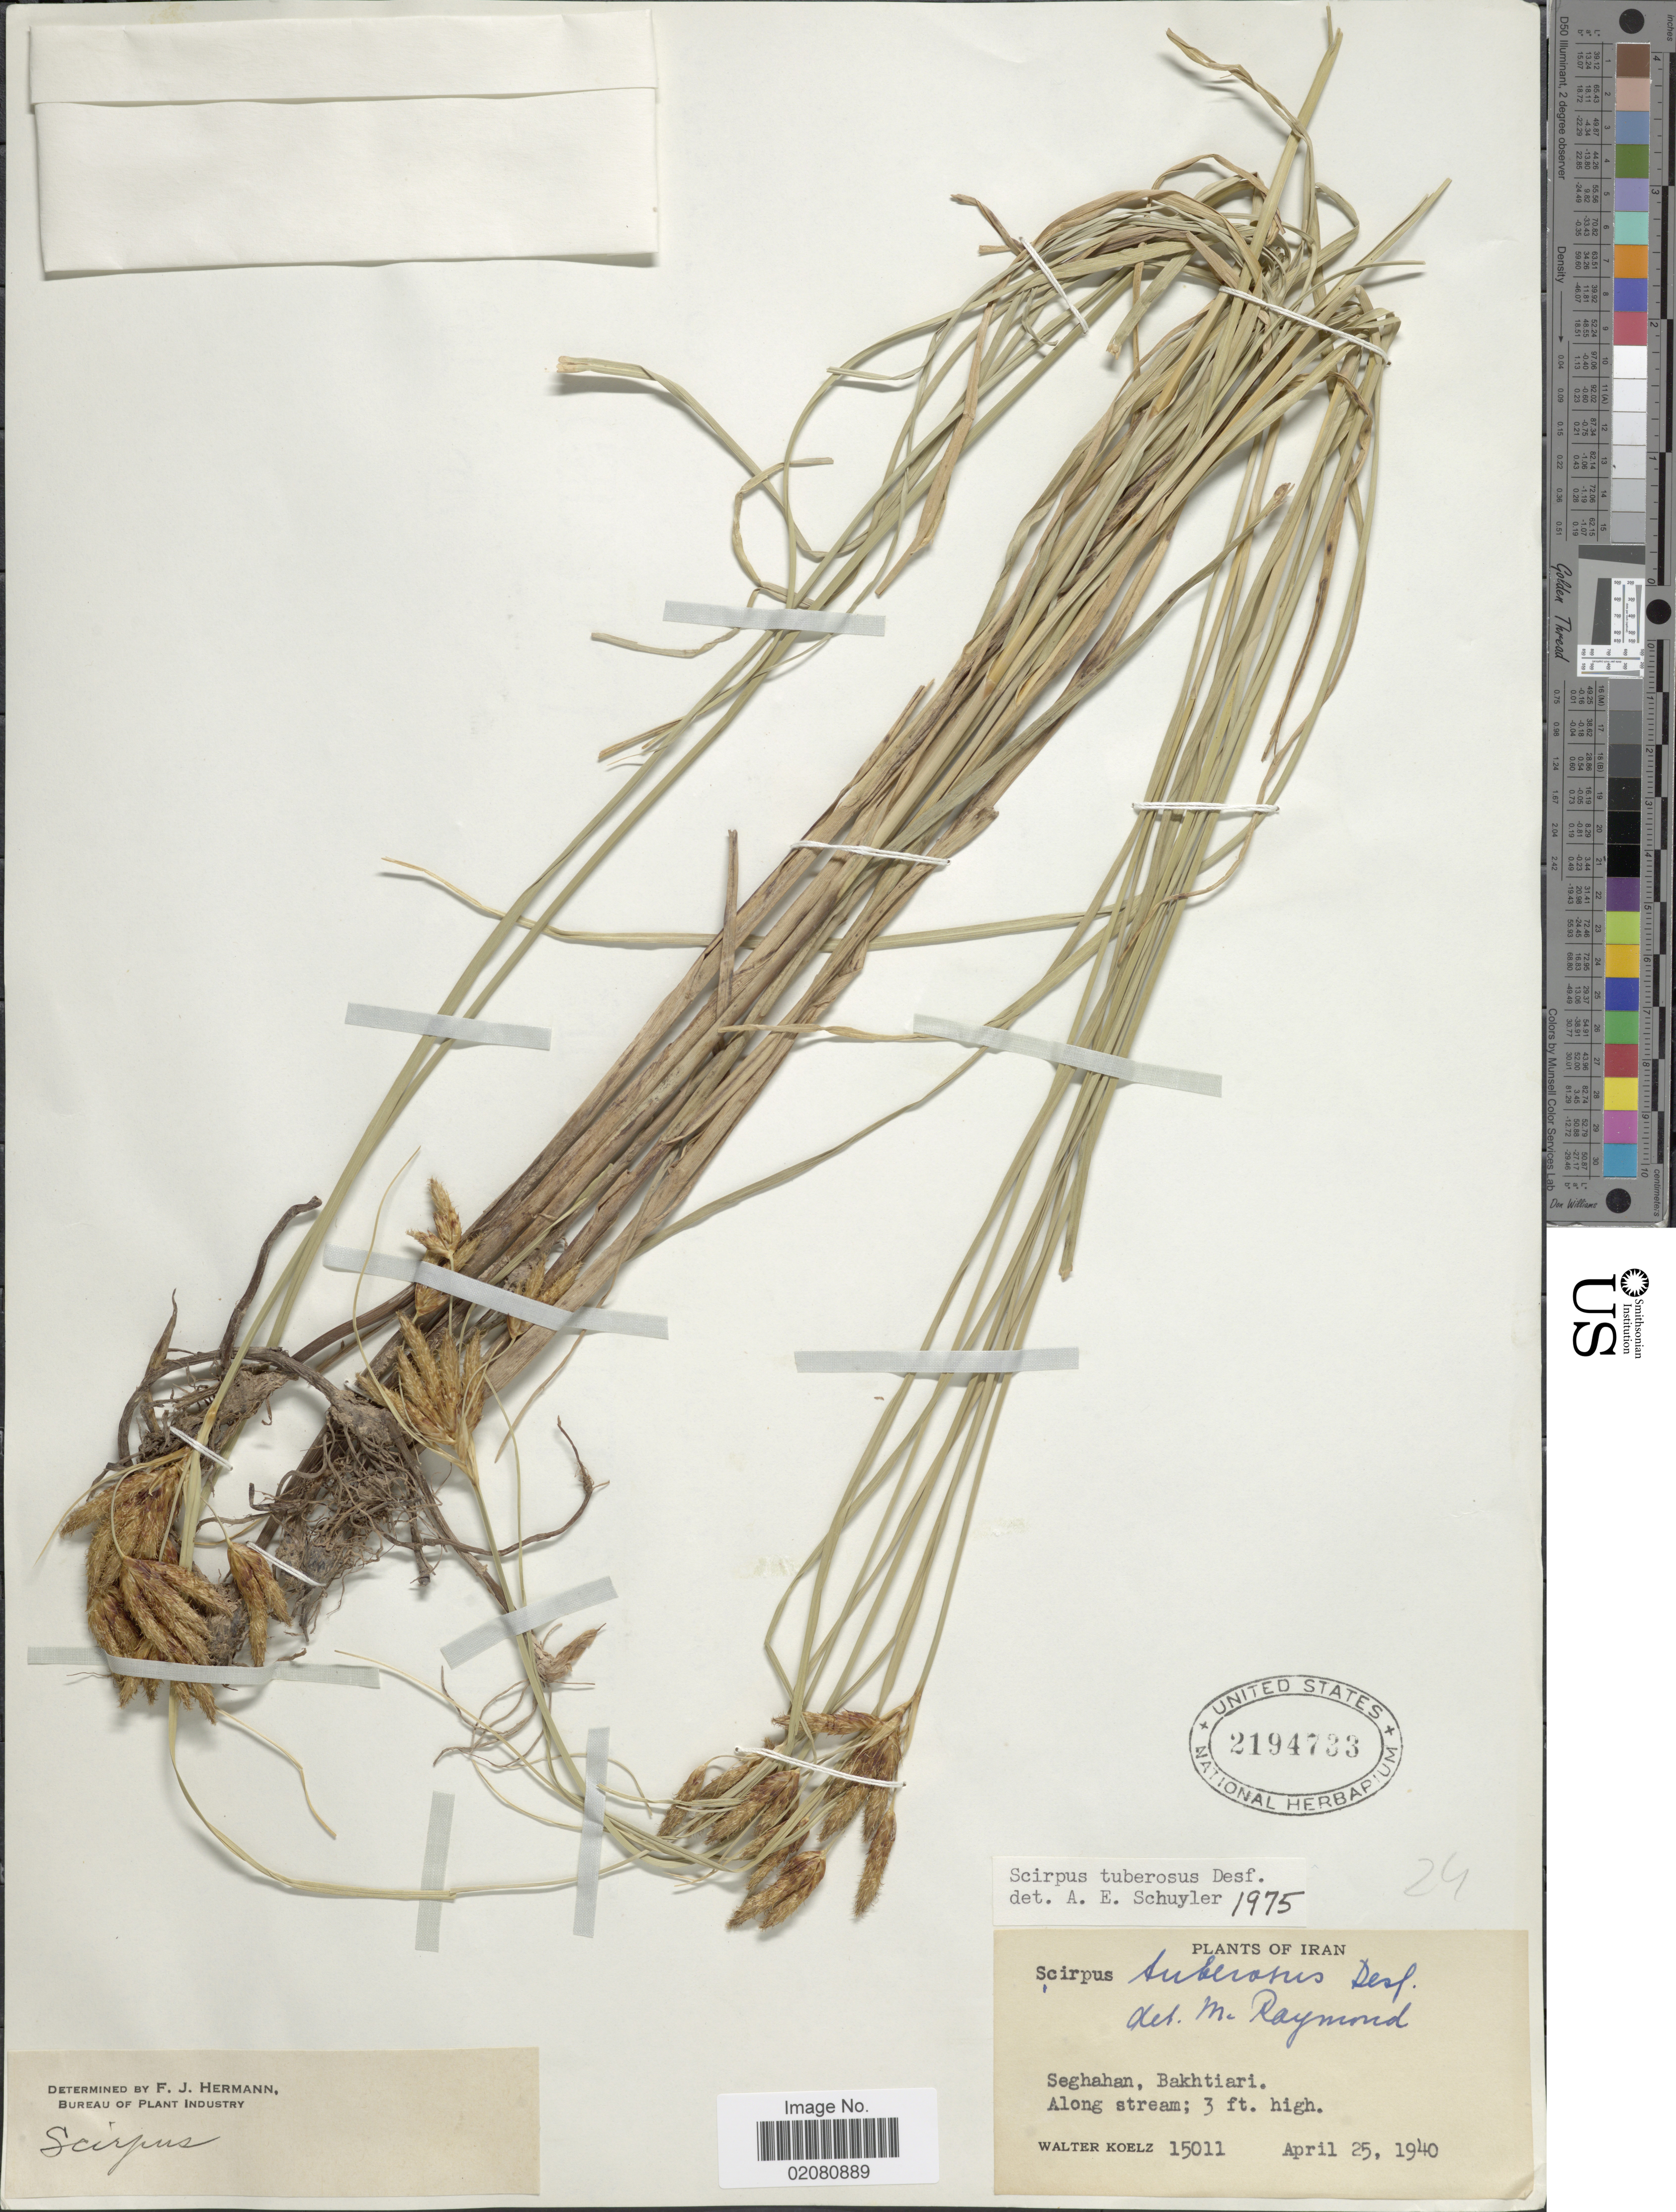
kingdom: Plantae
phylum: Tracheophyta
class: Liliopsida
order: Poales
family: Cyperaceae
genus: Bolboschoenus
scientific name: Bolboschoenus glaucus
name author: (Lam.) S.G. Sm.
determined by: Strong, Mark T., (BOT), Smithsonian Institution - National Museum of Natural History (UNITED STATES)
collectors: W. N. Koelz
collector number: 15011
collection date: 1940-04-25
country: Iran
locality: Seghahan, Bakhtiari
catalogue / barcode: US 2194733